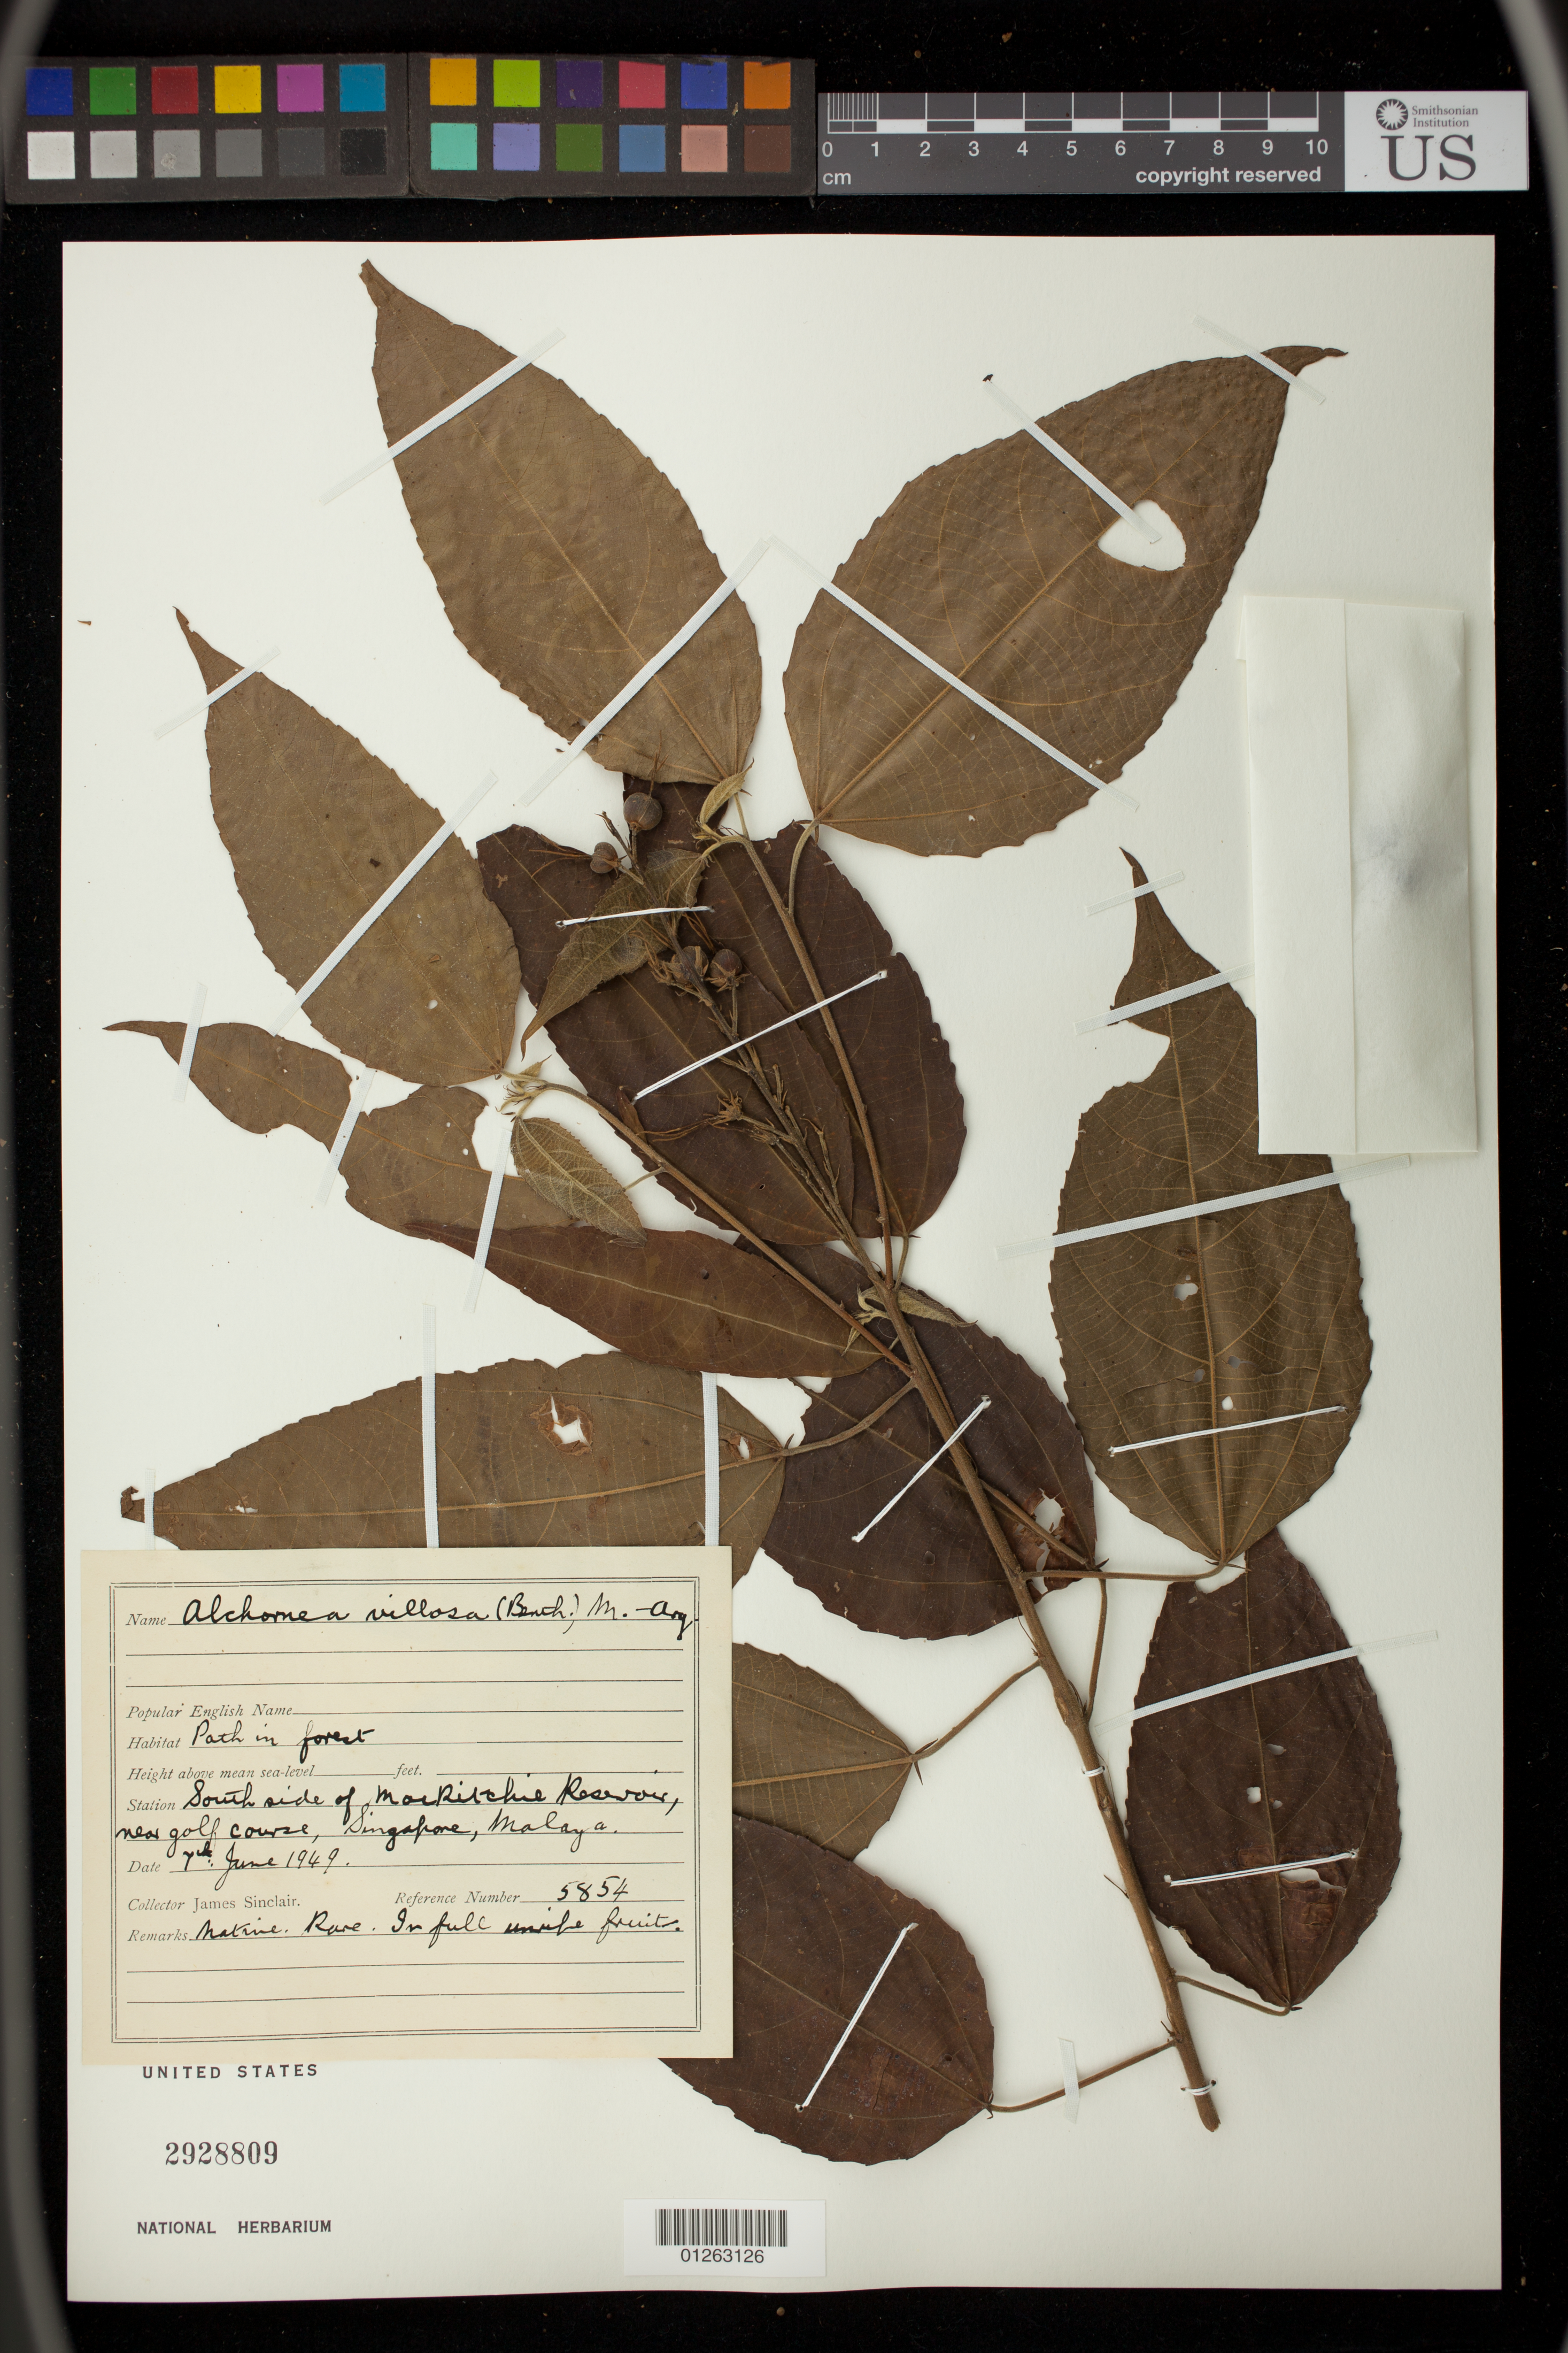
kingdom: Plantae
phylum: Tracheophyta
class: Magnoliopsida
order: Malpighiales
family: Euphorbiaceae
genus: Alchornea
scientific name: Alchornea villosa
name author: (Benth.) Müll. Arg.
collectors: J. Sinclair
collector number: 5854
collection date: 1949-06-07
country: Singapore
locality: South side of MacRitchie Reservoir, near golf course,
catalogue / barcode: US 2928809